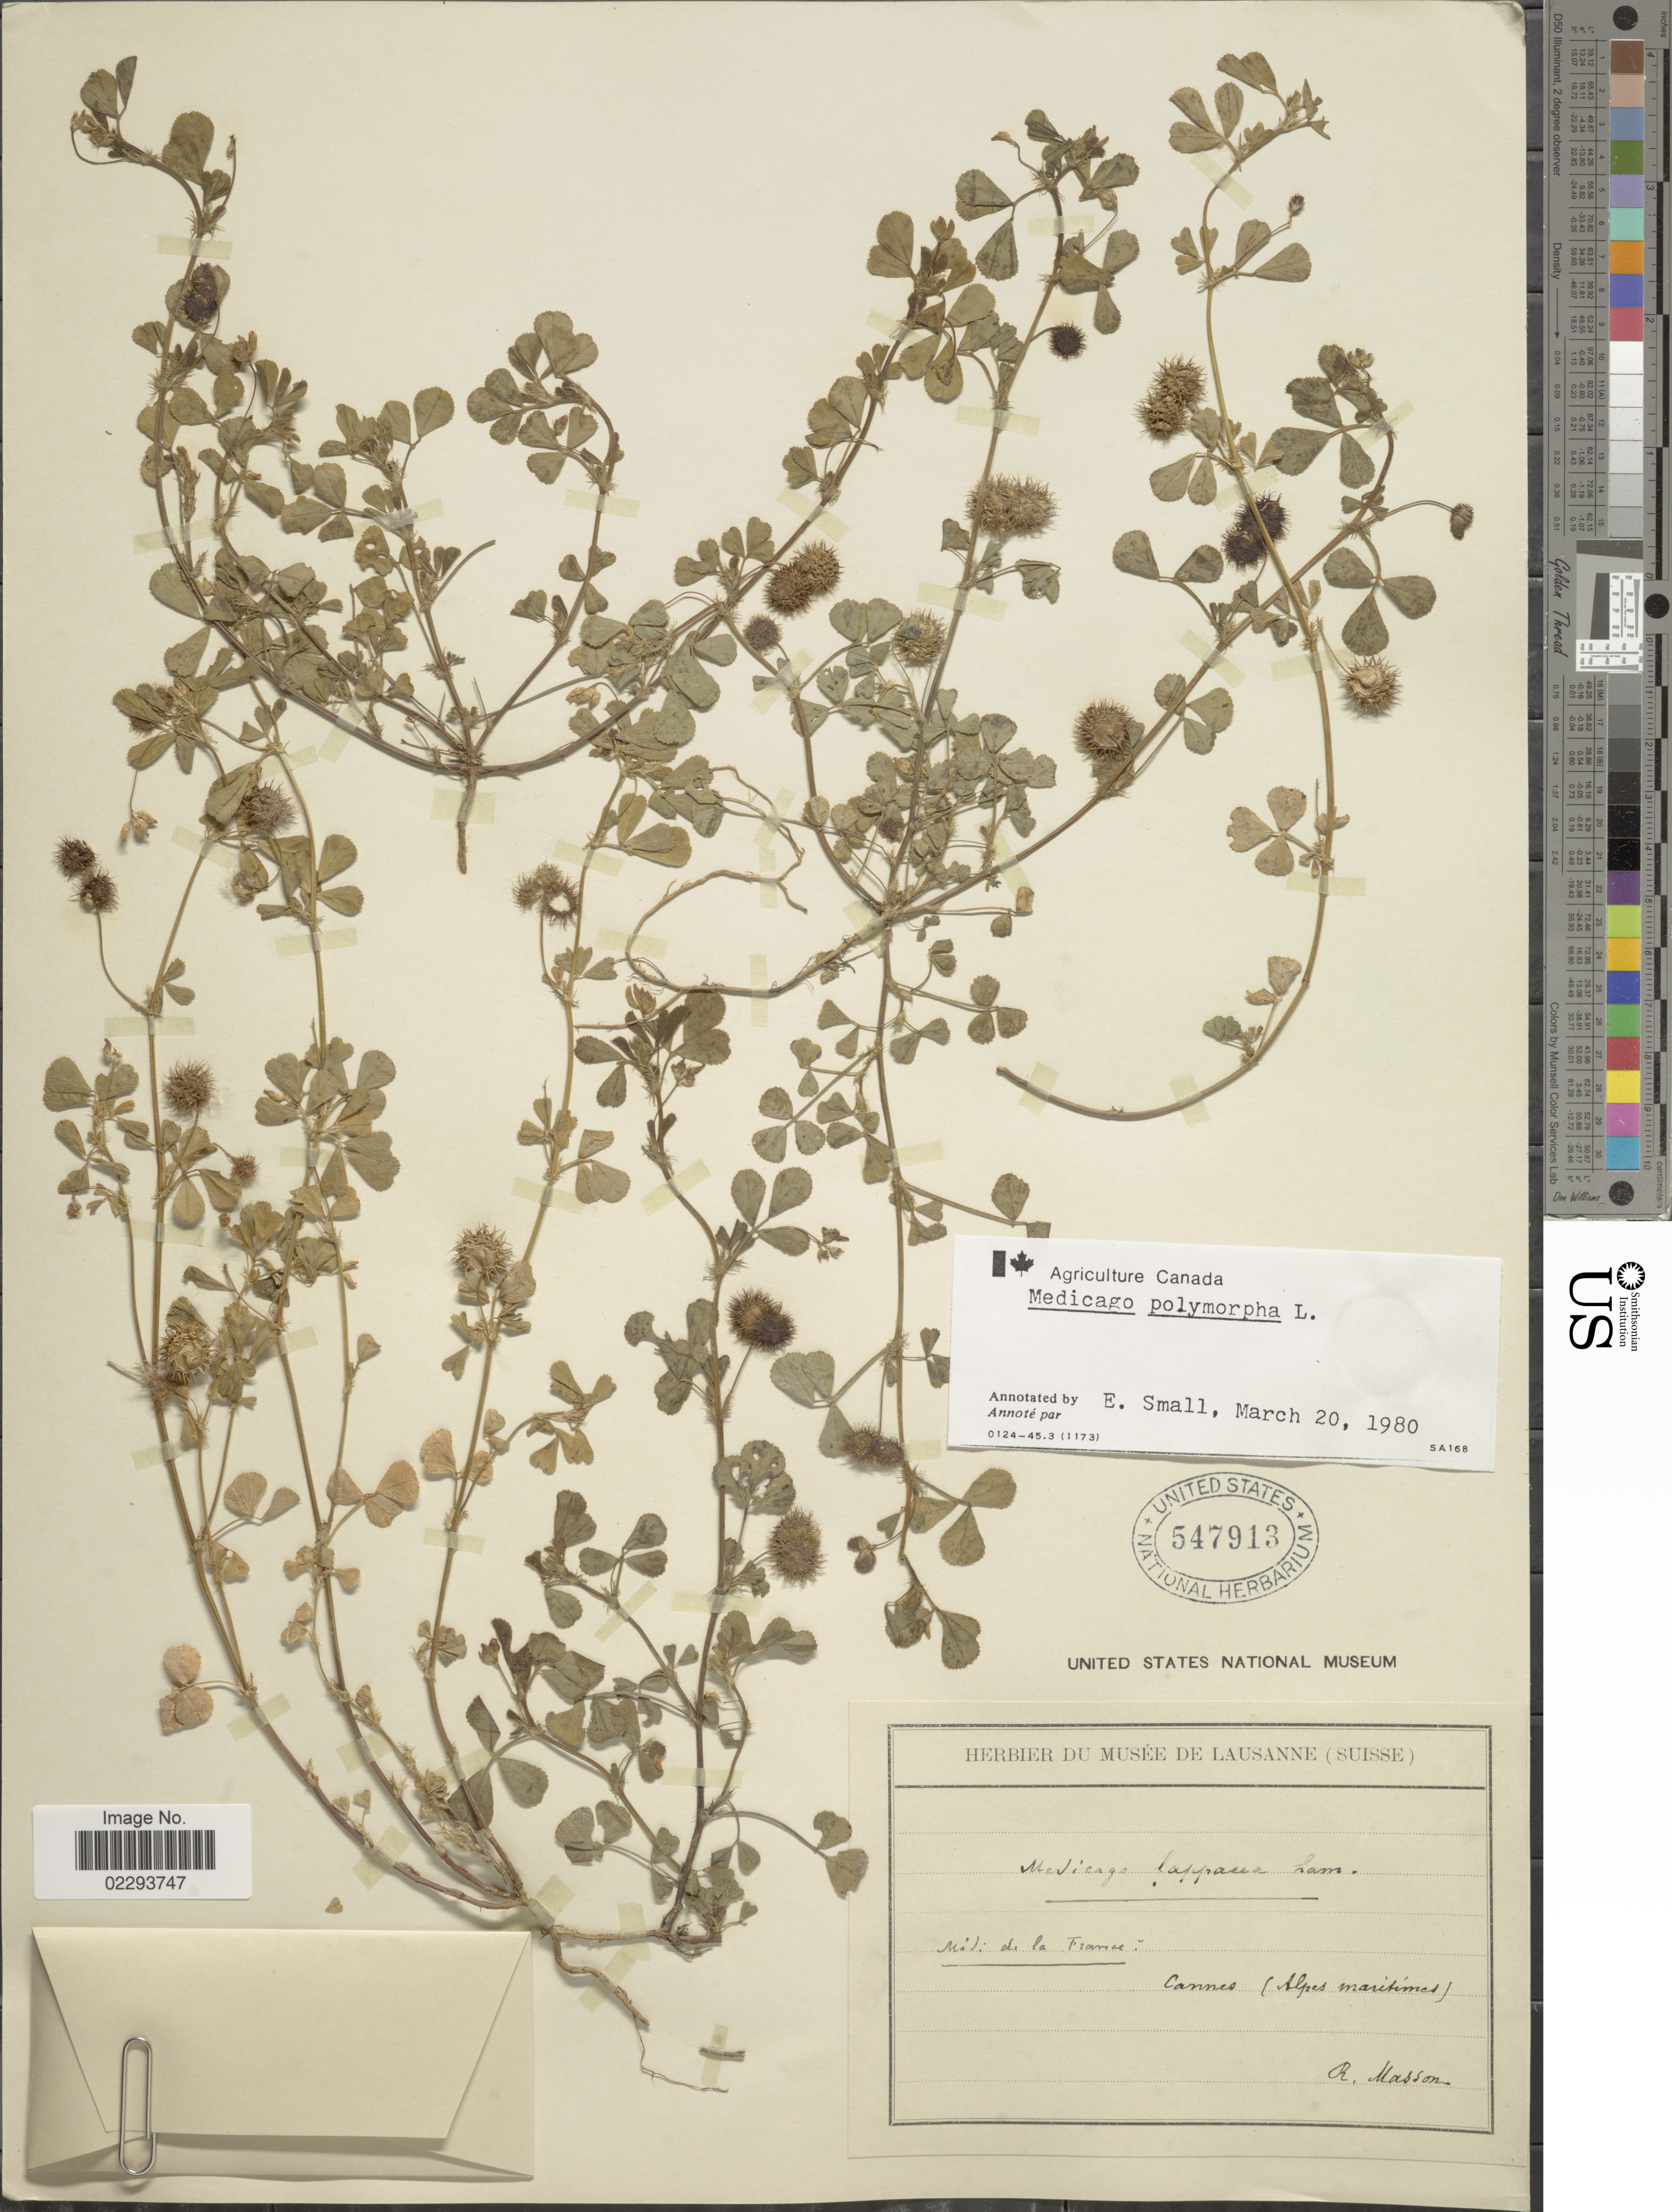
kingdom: Plantae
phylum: Tracheophyta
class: Magnoliopsida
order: Fabales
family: Fabaceae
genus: Medicago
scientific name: Medicago polymorpha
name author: L.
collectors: R. Masson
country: France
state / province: Provence-Alpes-Côte d'Azur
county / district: Alpes-Maritimes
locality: Mid. de la France. Cannes (Alpes maritimes).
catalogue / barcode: US 547913